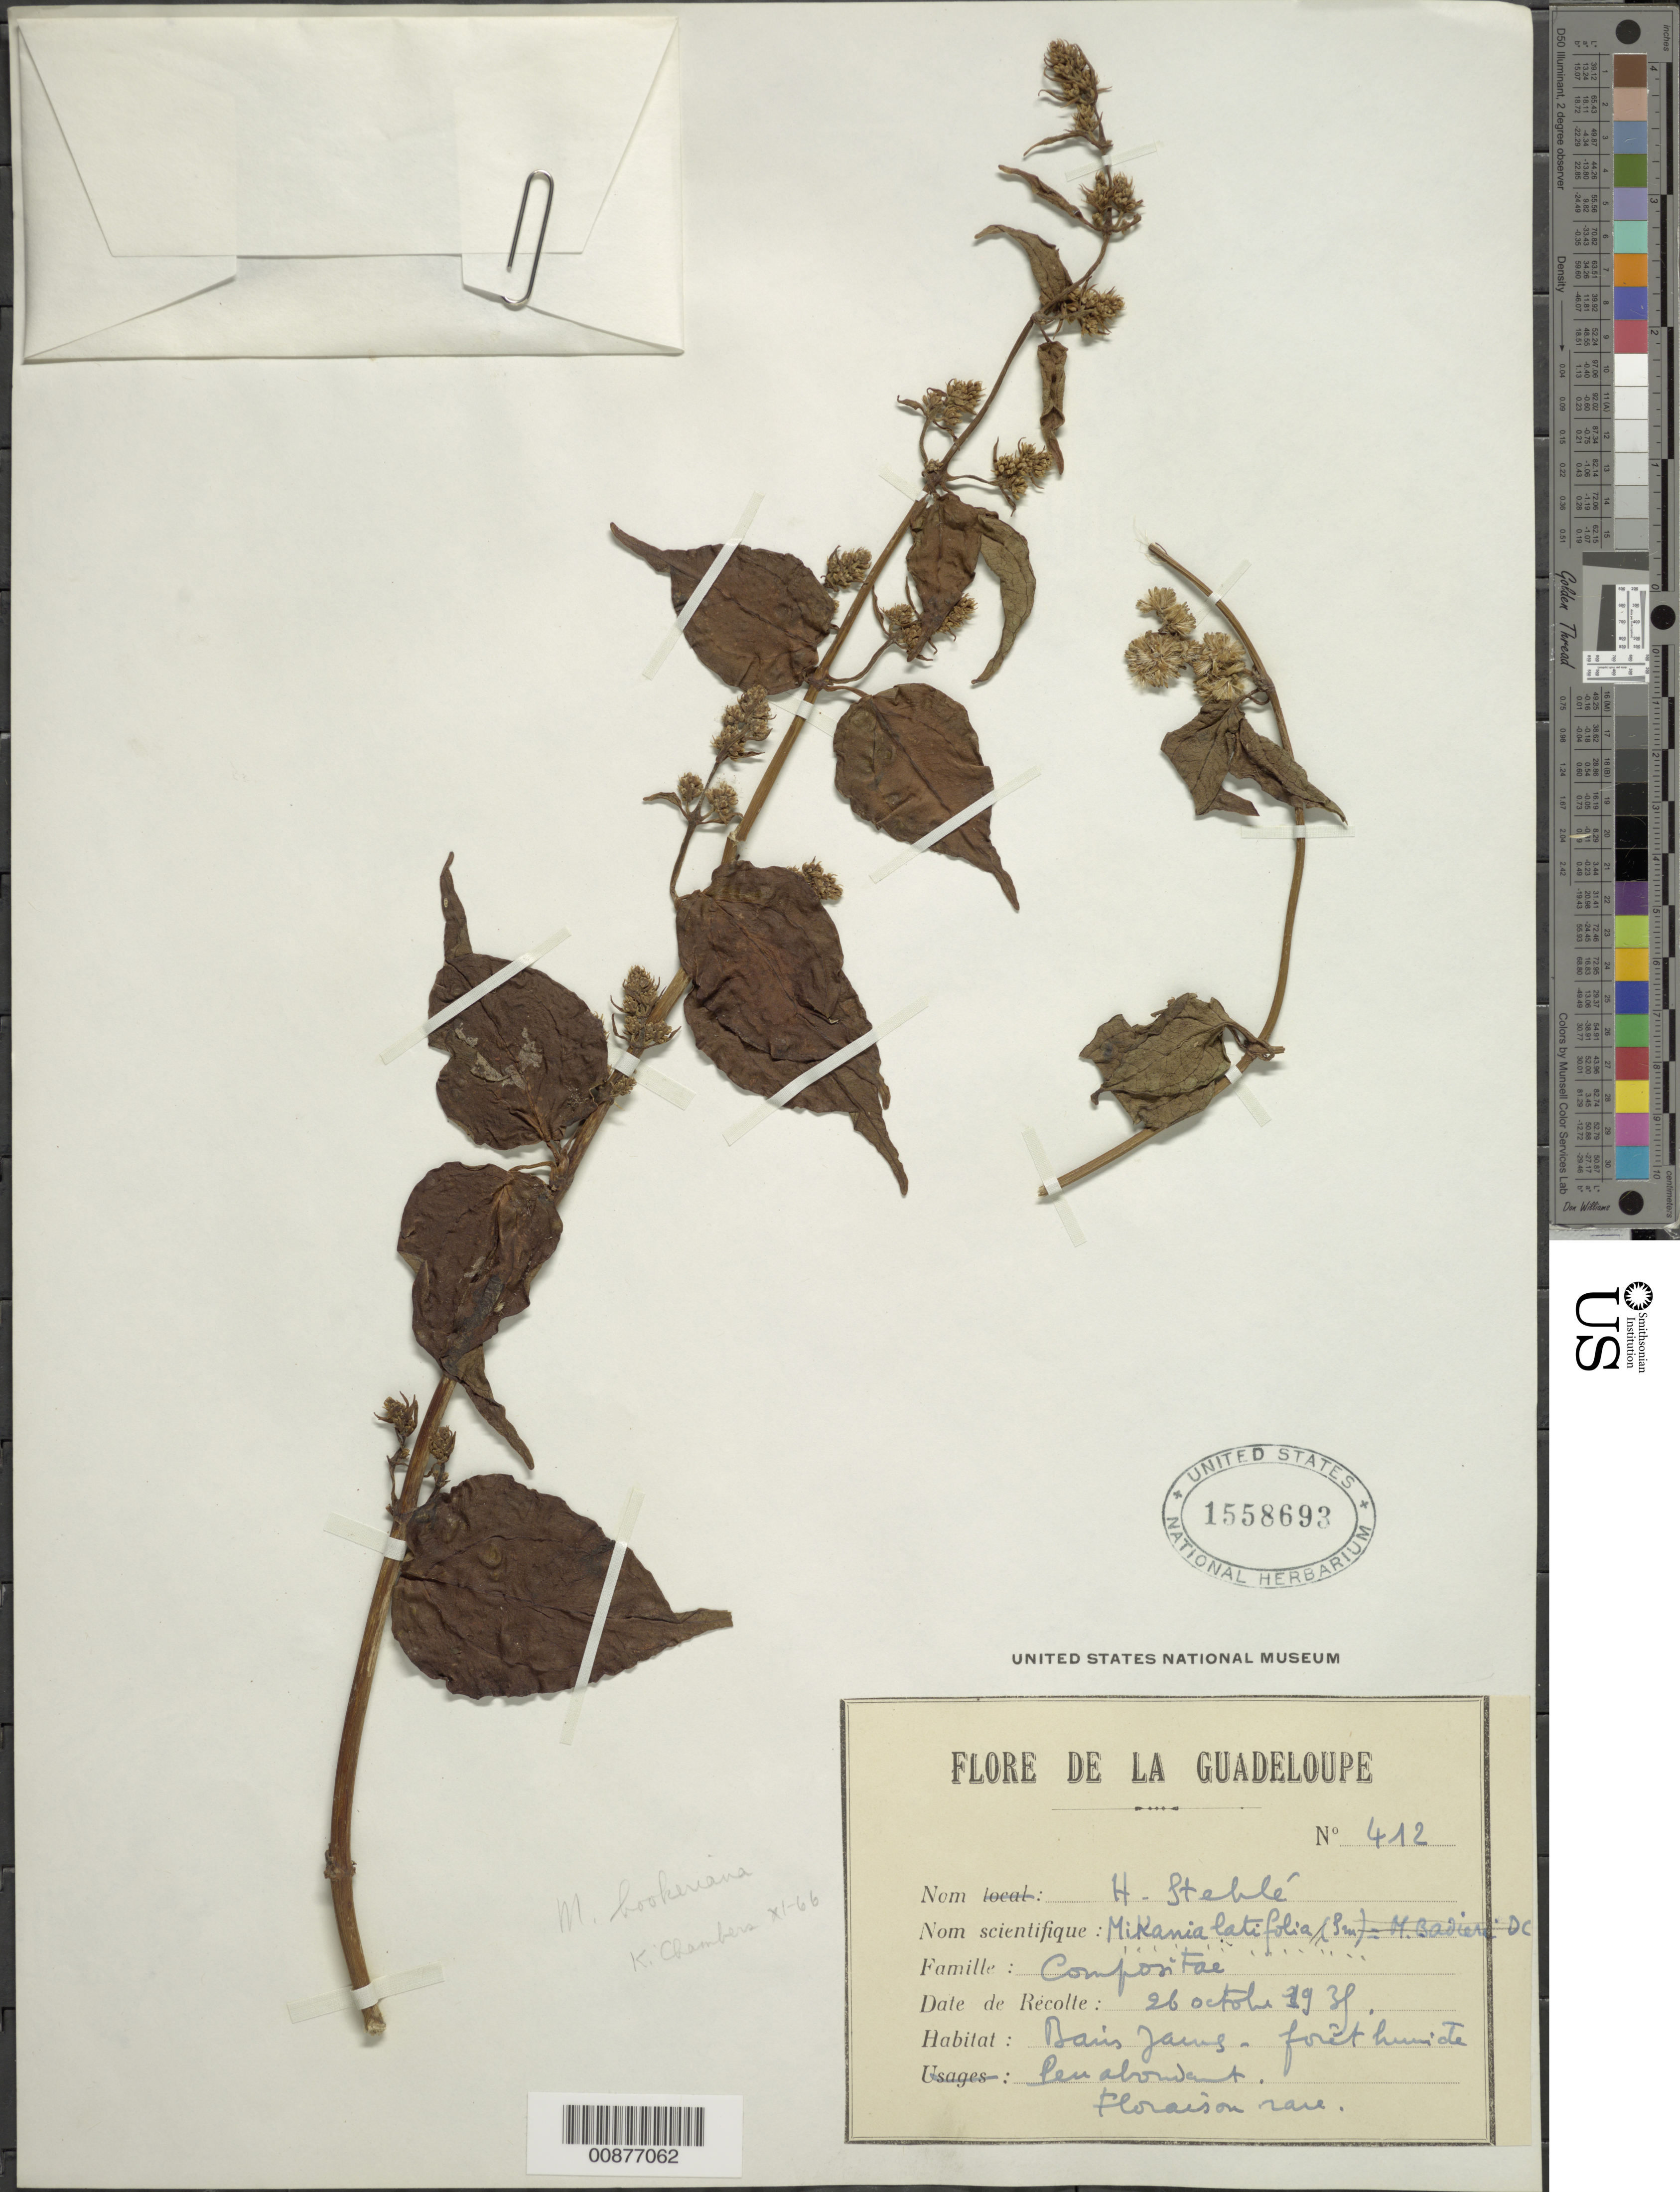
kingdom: Plantae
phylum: Tracheophyta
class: Magnoliopsida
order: Asterales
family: Asteraceae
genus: Mikania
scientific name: Mikania hookeriana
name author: DC.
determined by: Chambers, K. L.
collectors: H. Stehlé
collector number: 412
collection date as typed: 26 Oct 1938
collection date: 1938-10-26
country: Guadeloupe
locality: Bains-Jaunes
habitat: Forêt humide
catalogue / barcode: US 1558693